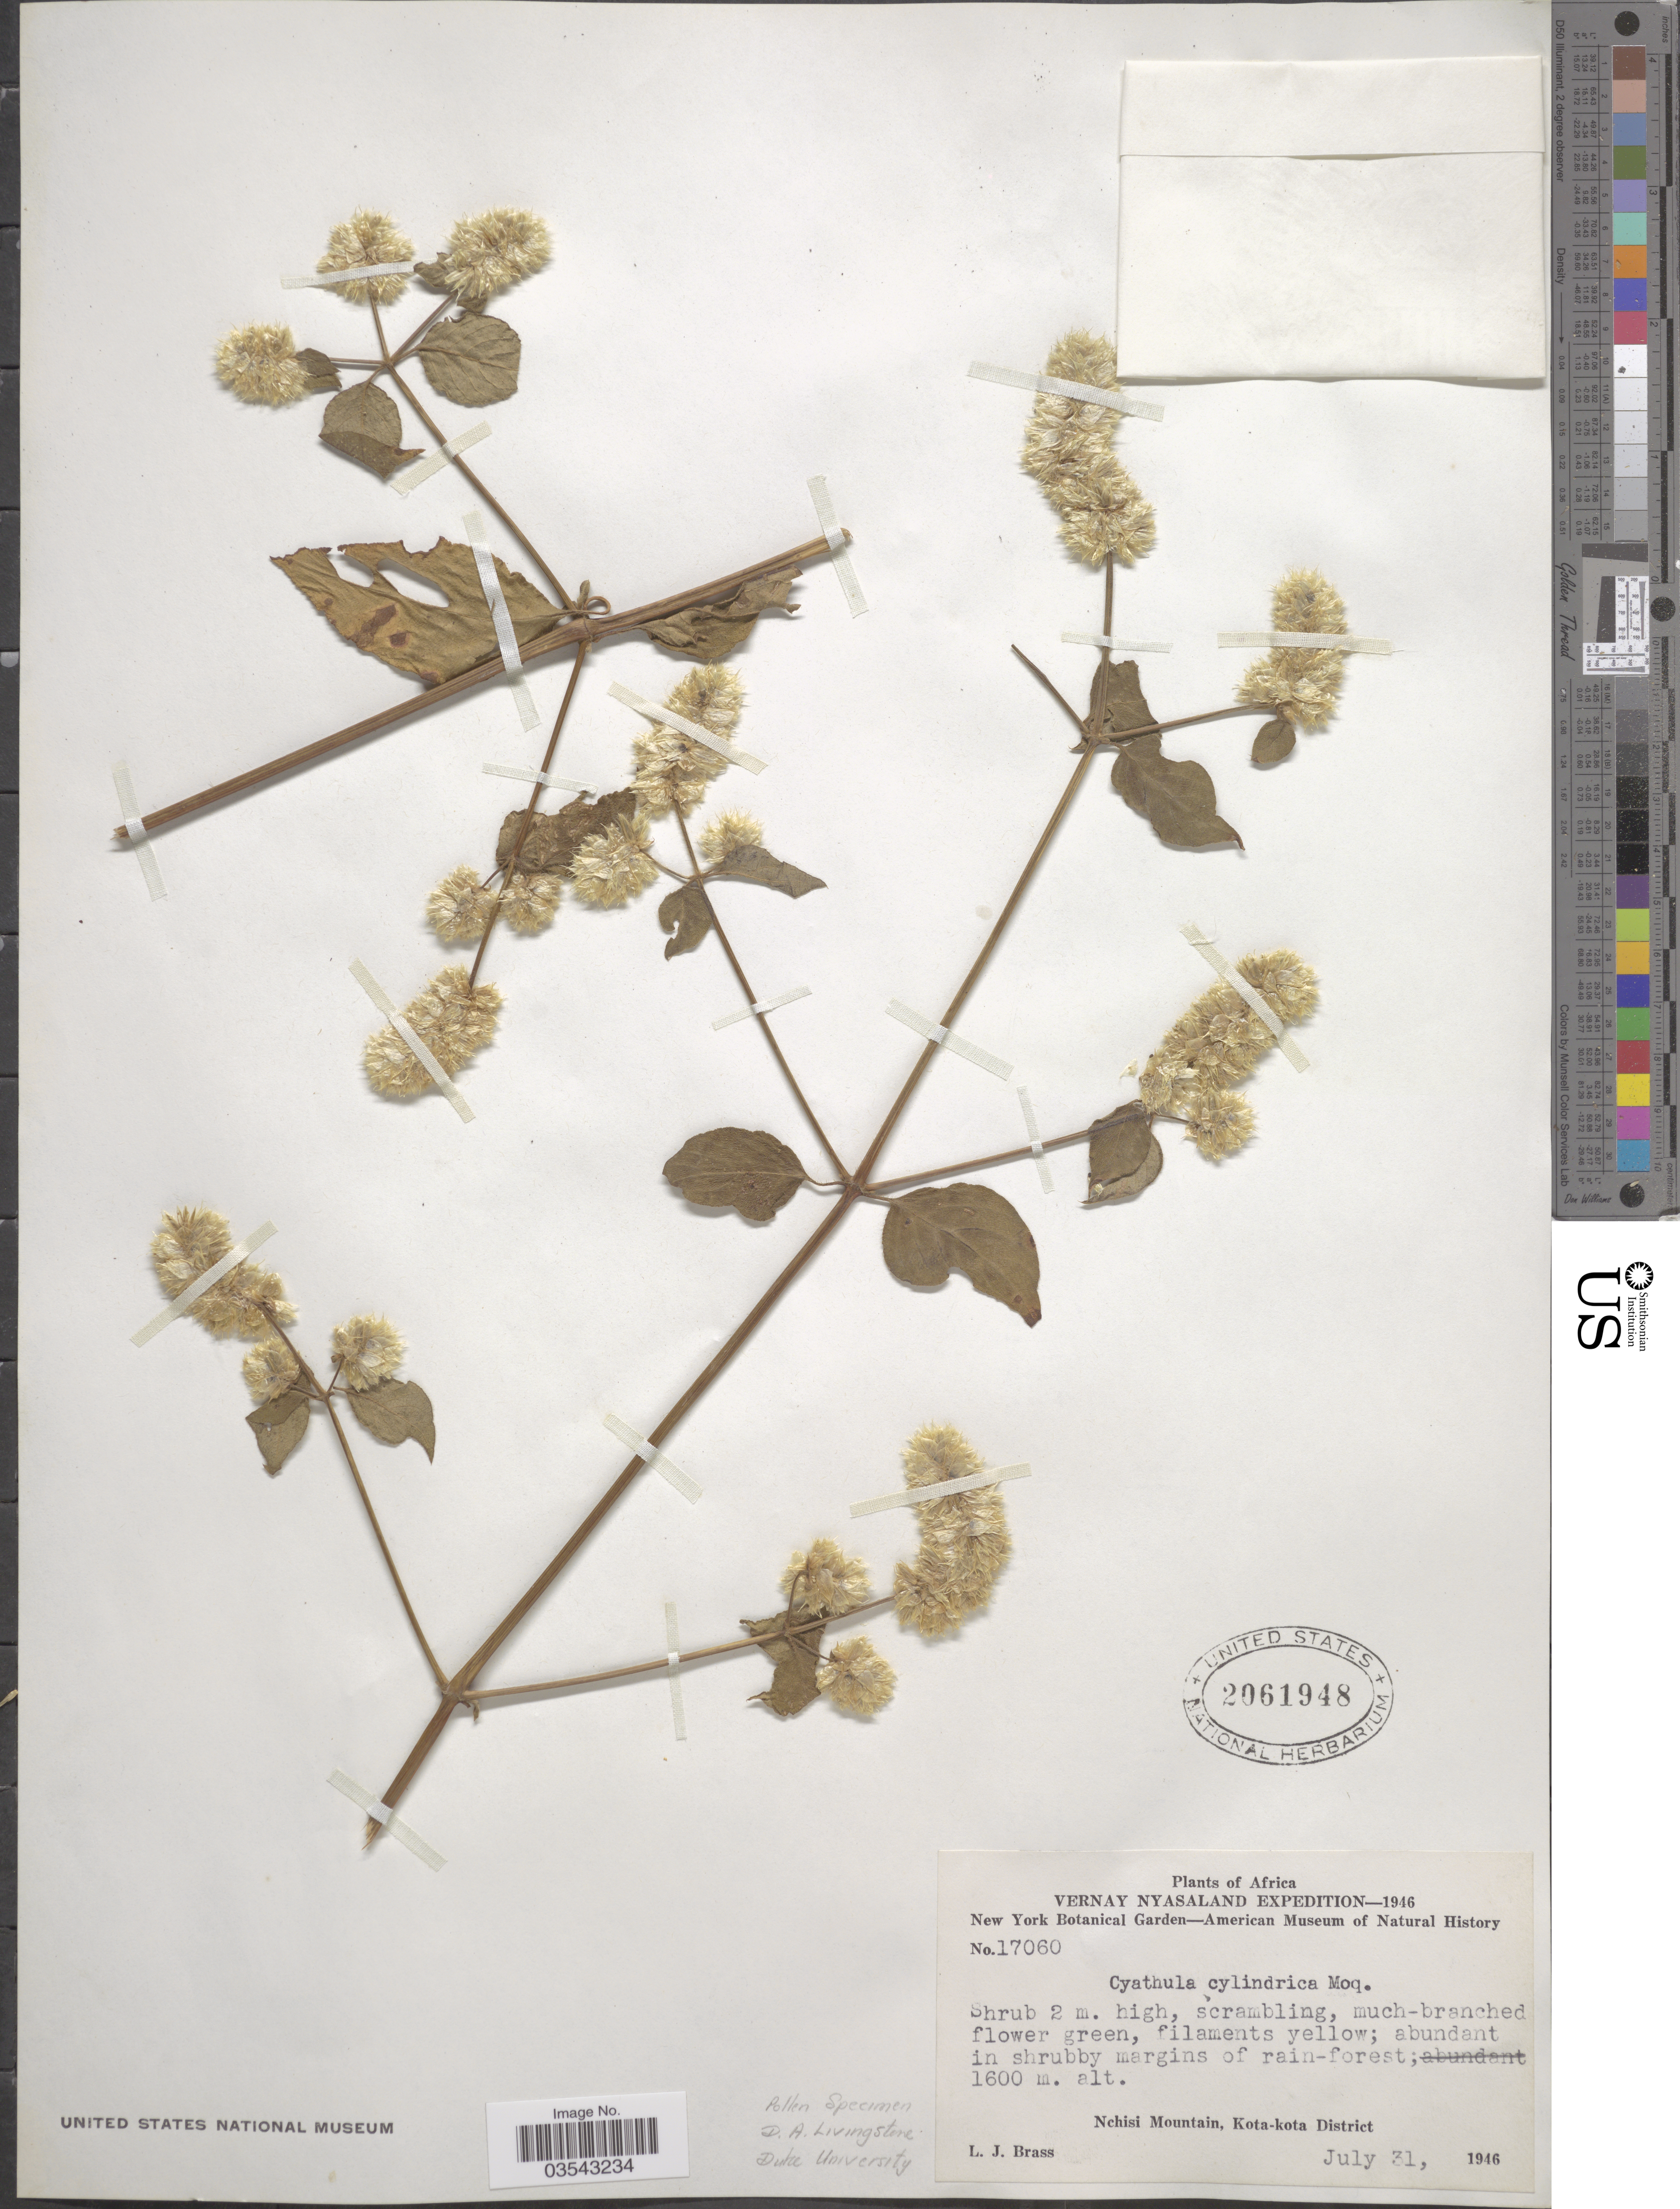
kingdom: Plantae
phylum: Tracheophyta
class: Magnoliopsida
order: Caryophyllales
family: Amaranthaceae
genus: Cyathula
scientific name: Cyathula cylindrica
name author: Moq.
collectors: L. J. Brass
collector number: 17060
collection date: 1946-07-31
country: Malawi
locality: Vernay Nyasaland. Nchisi Mountain, Kota-kota District.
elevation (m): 1600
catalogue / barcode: US 2061948